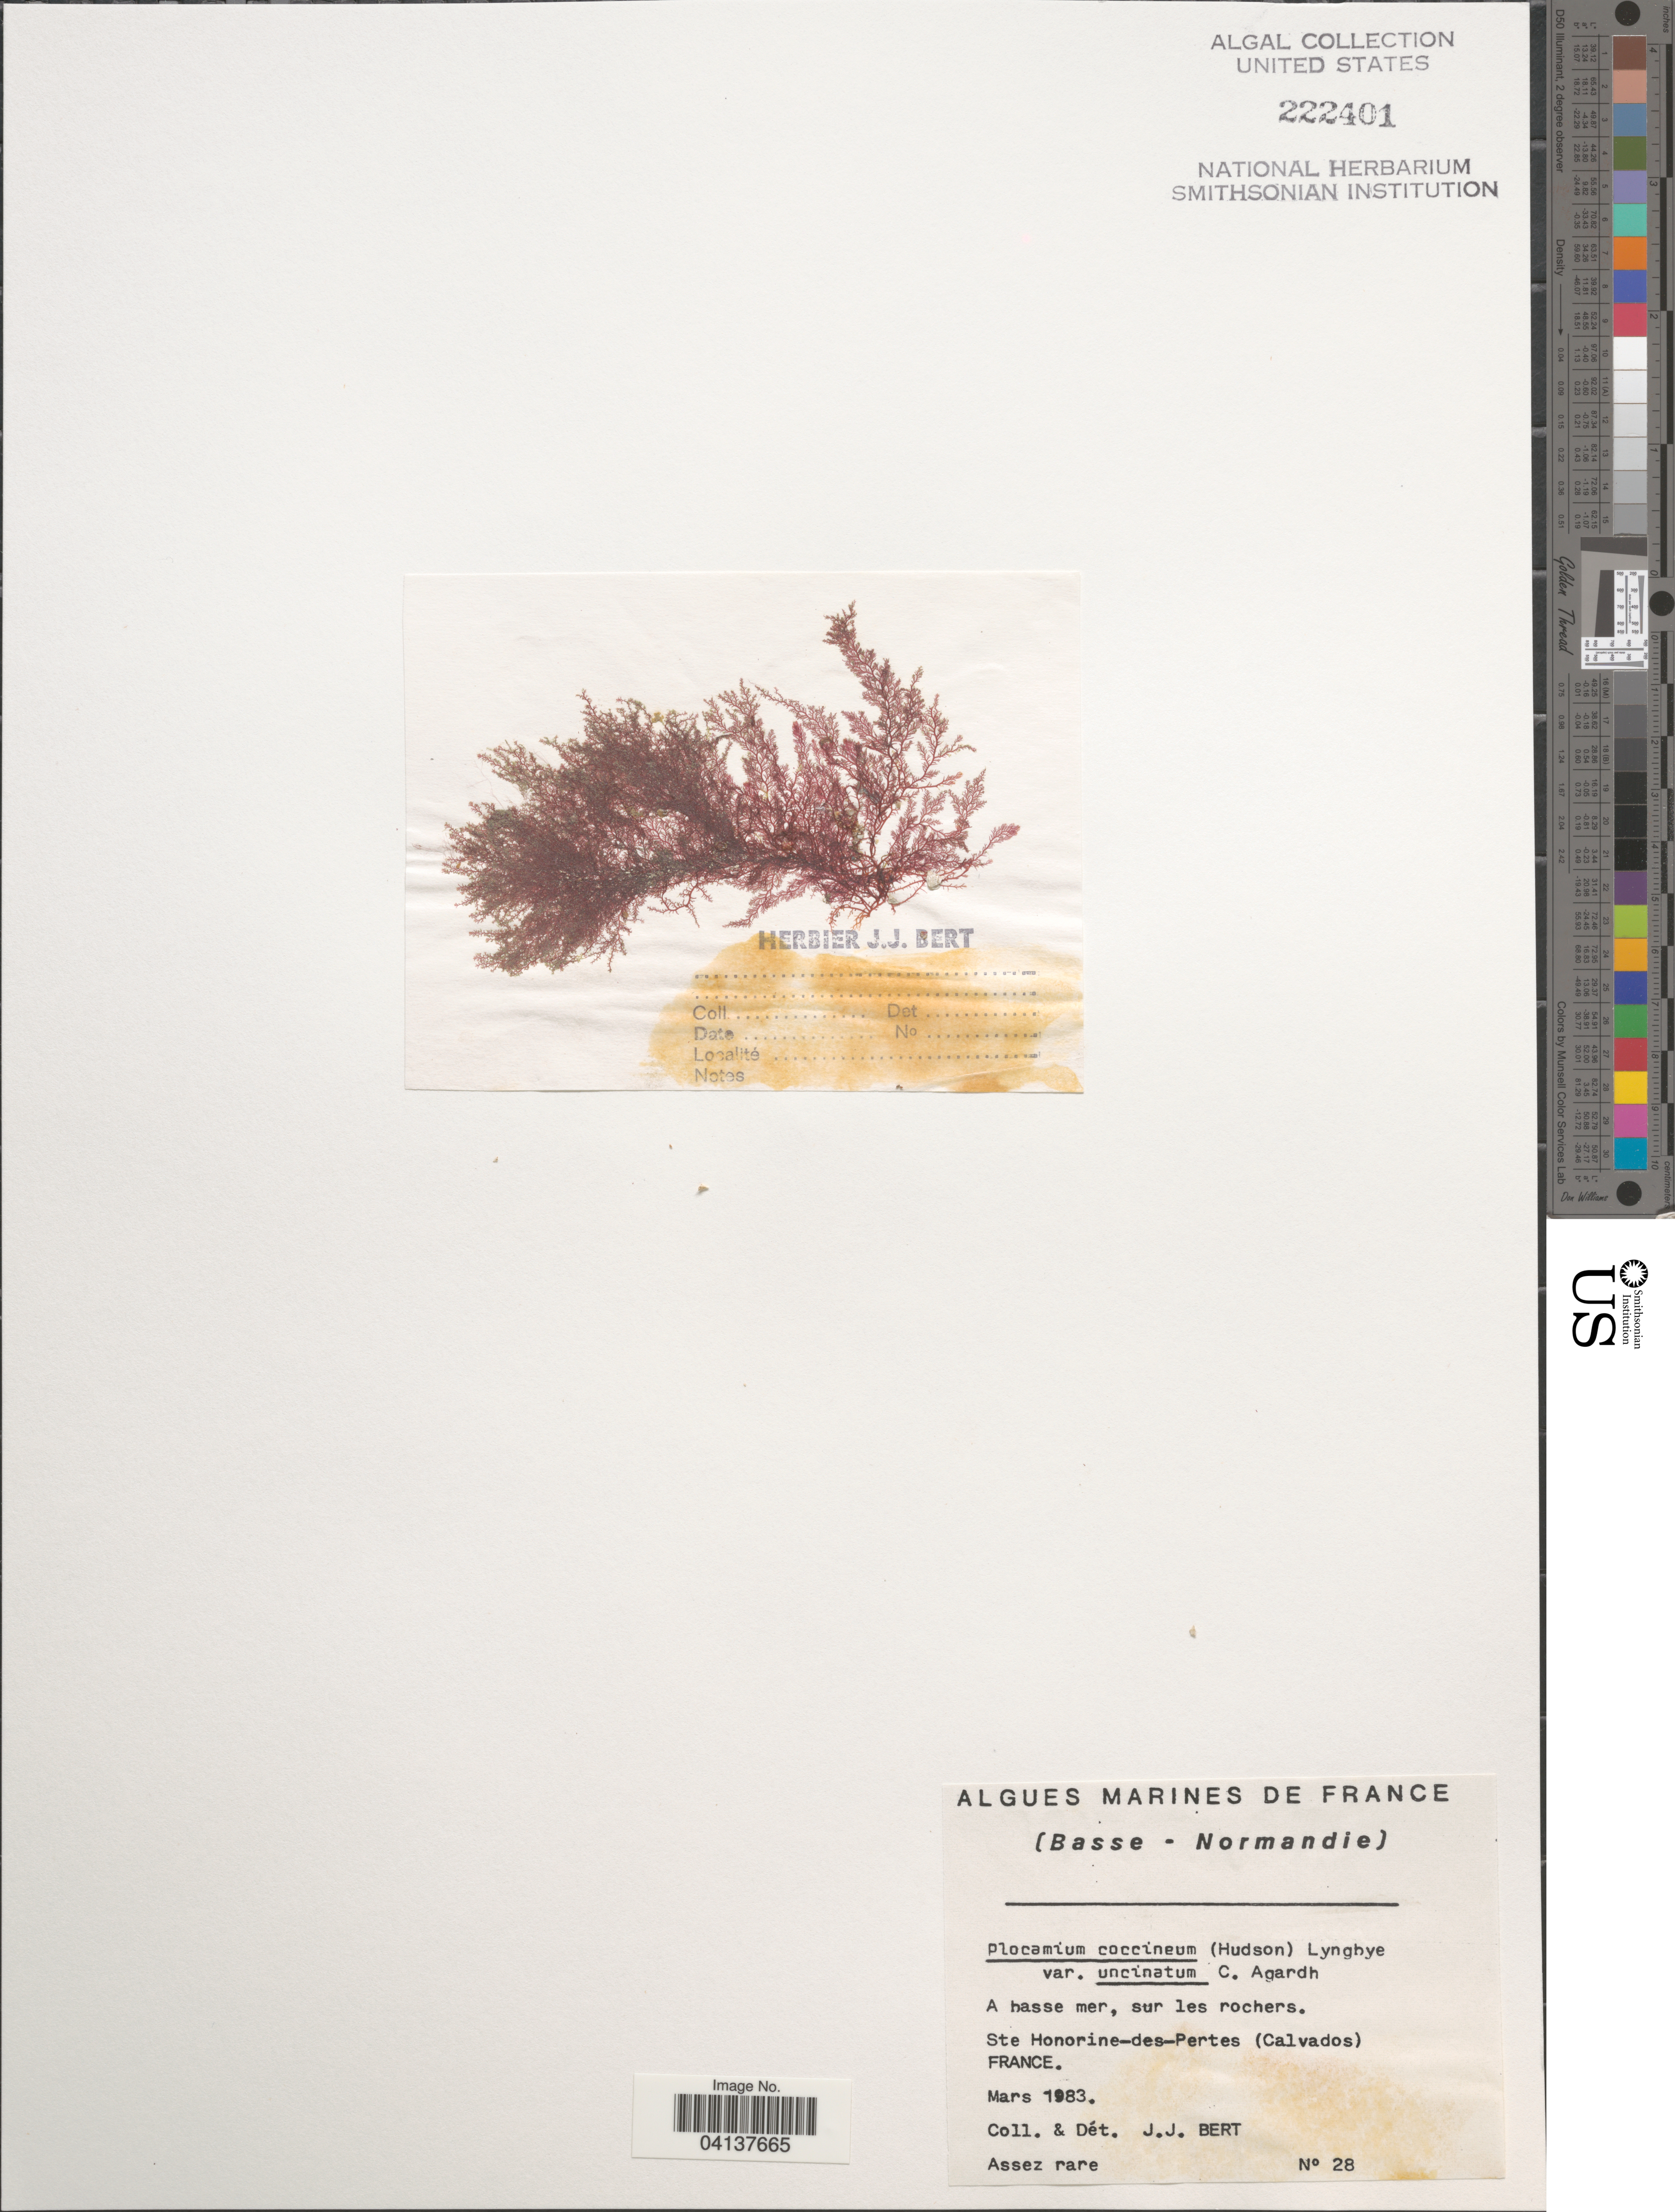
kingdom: Plantae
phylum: Rhodophyta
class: Florideophyceae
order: Plocamiales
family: Plocamiaceae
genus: Plocamium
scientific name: Plocamium coccineum var. uncinatum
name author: (C. Agardh) J. Agardh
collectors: J. Bert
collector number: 28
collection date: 1983-03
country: France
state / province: Normandie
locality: Ste Honorine-des-Pertes (Calvados).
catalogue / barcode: US 222401